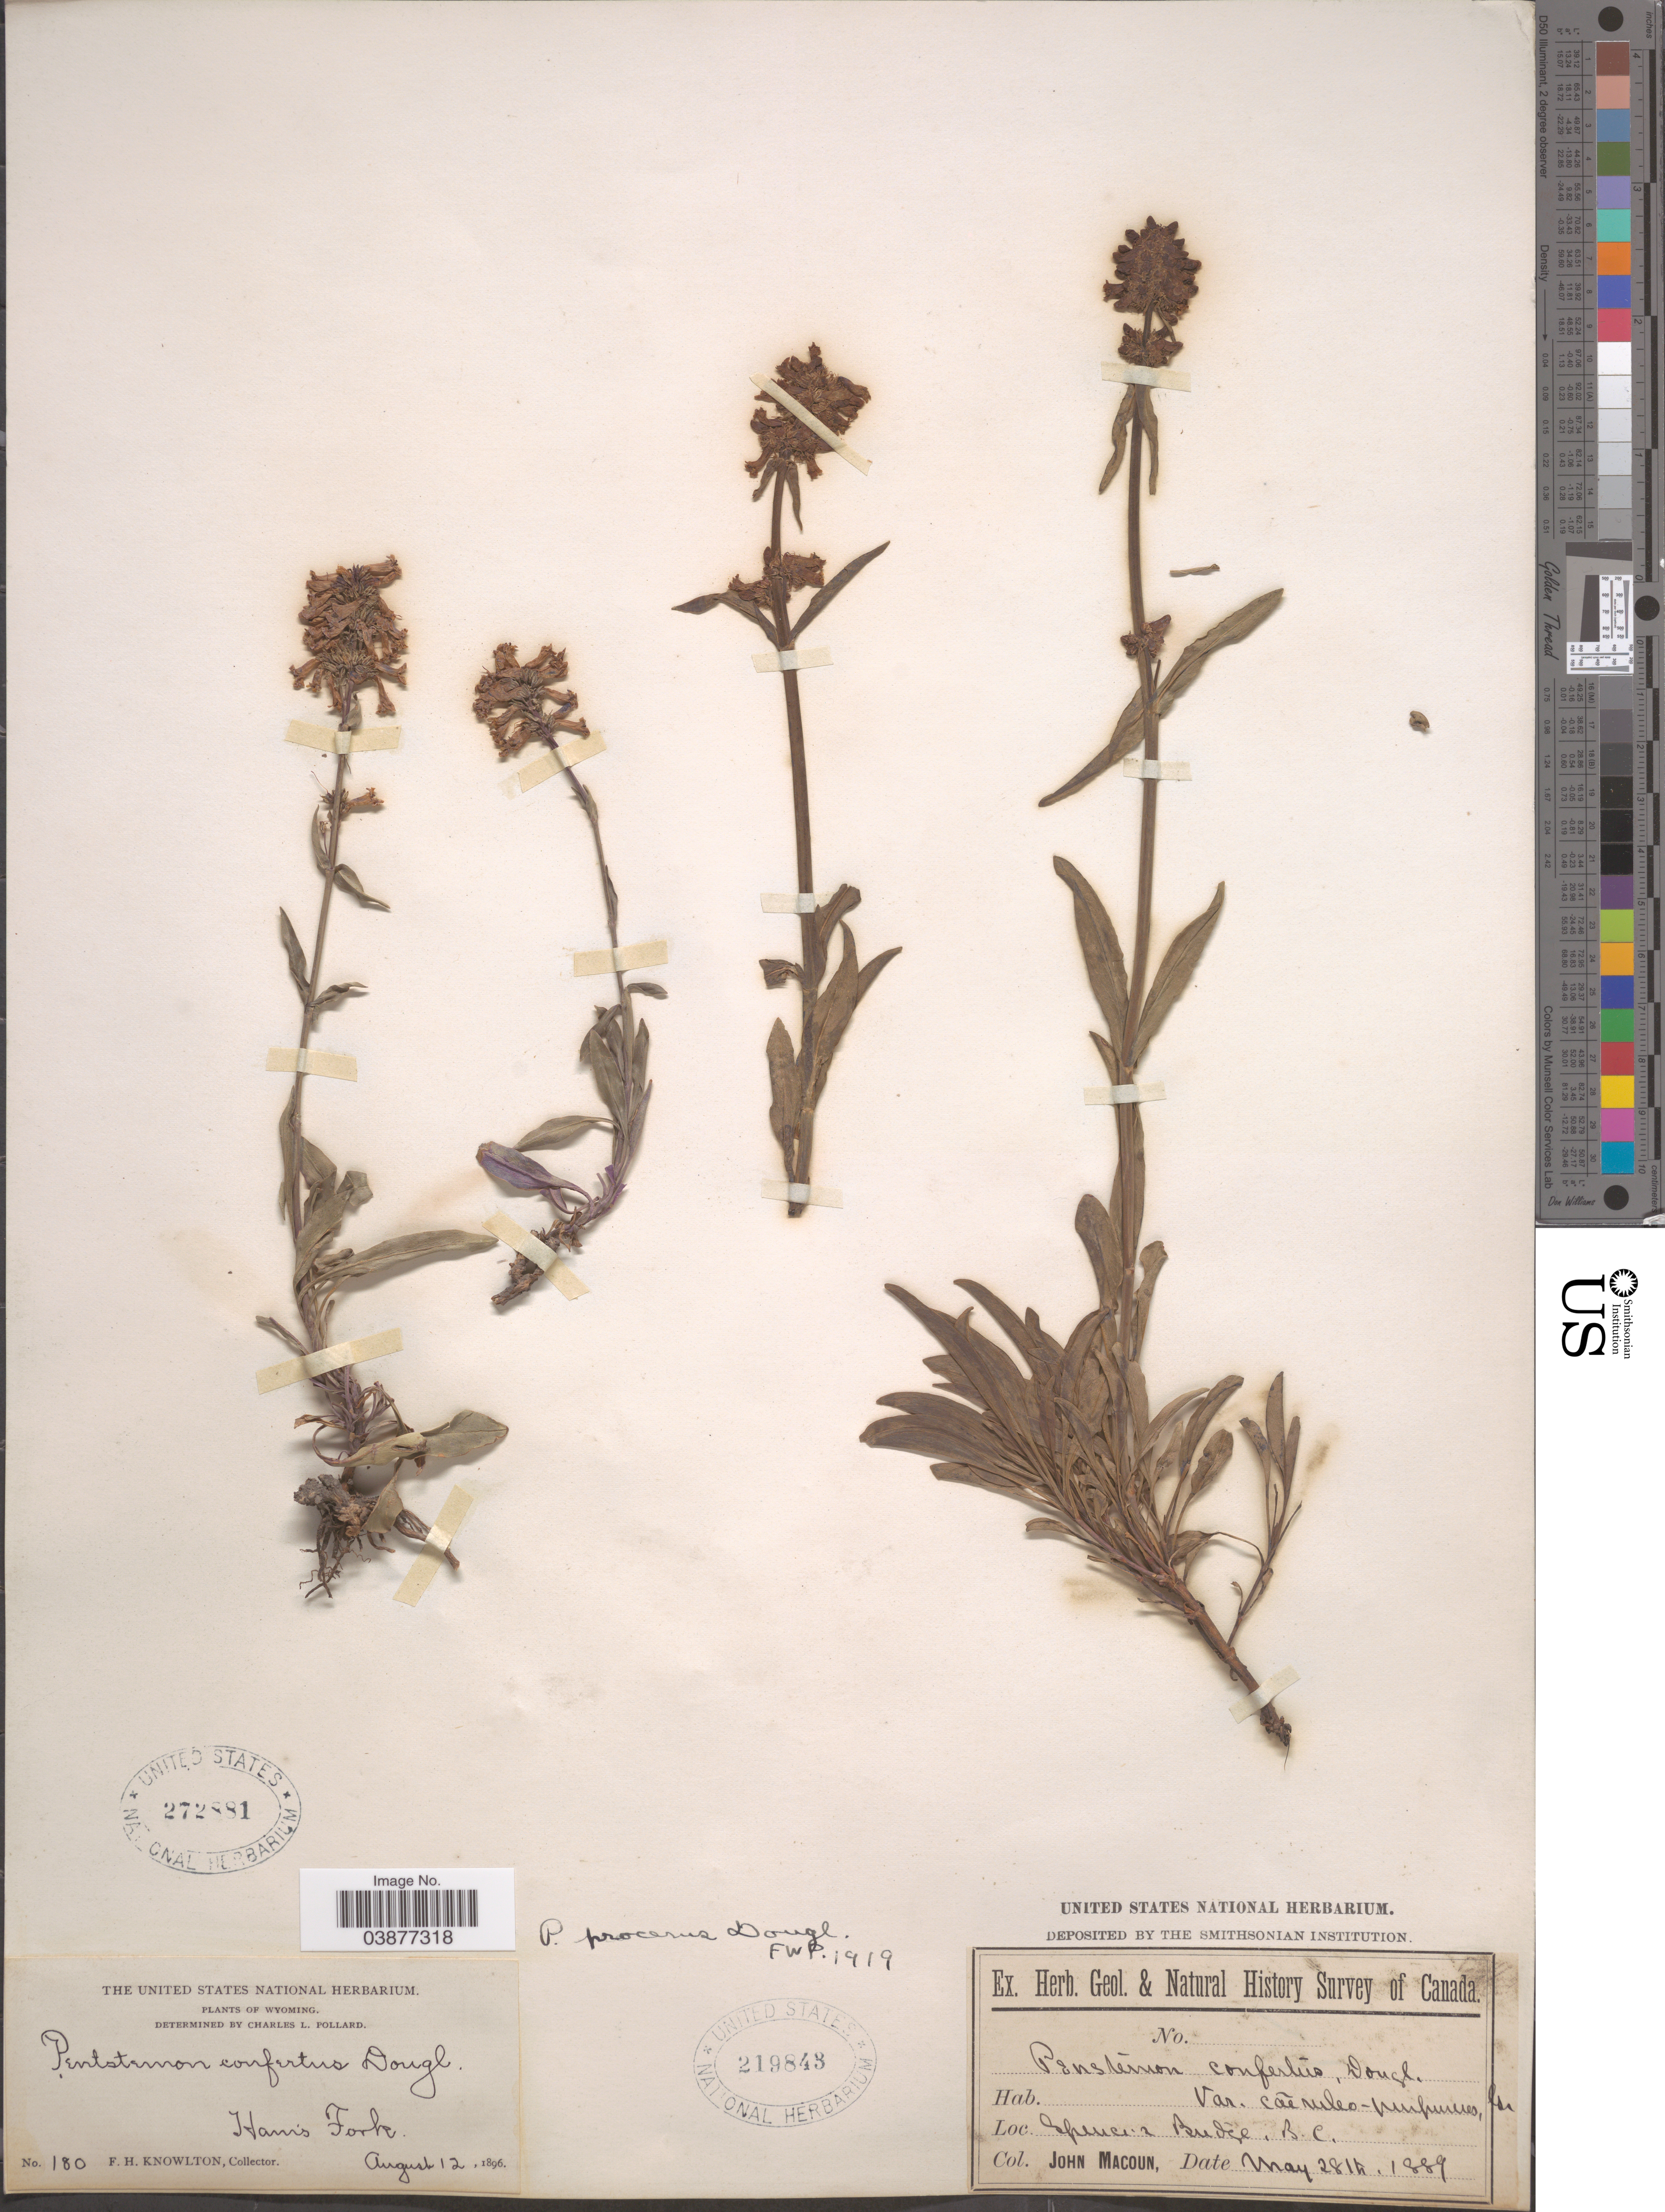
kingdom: Plantae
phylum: Tracheophyta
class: Magnoliopsida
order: Lamiales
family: Plantaginaceae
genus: Penstemon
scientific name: Penstemon procerus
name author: Douglas ex Graham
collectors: J. Macoun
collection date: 1889-05-28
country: Canada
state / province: British Columbia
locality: Spencer Bridge.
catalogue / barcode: US 219848